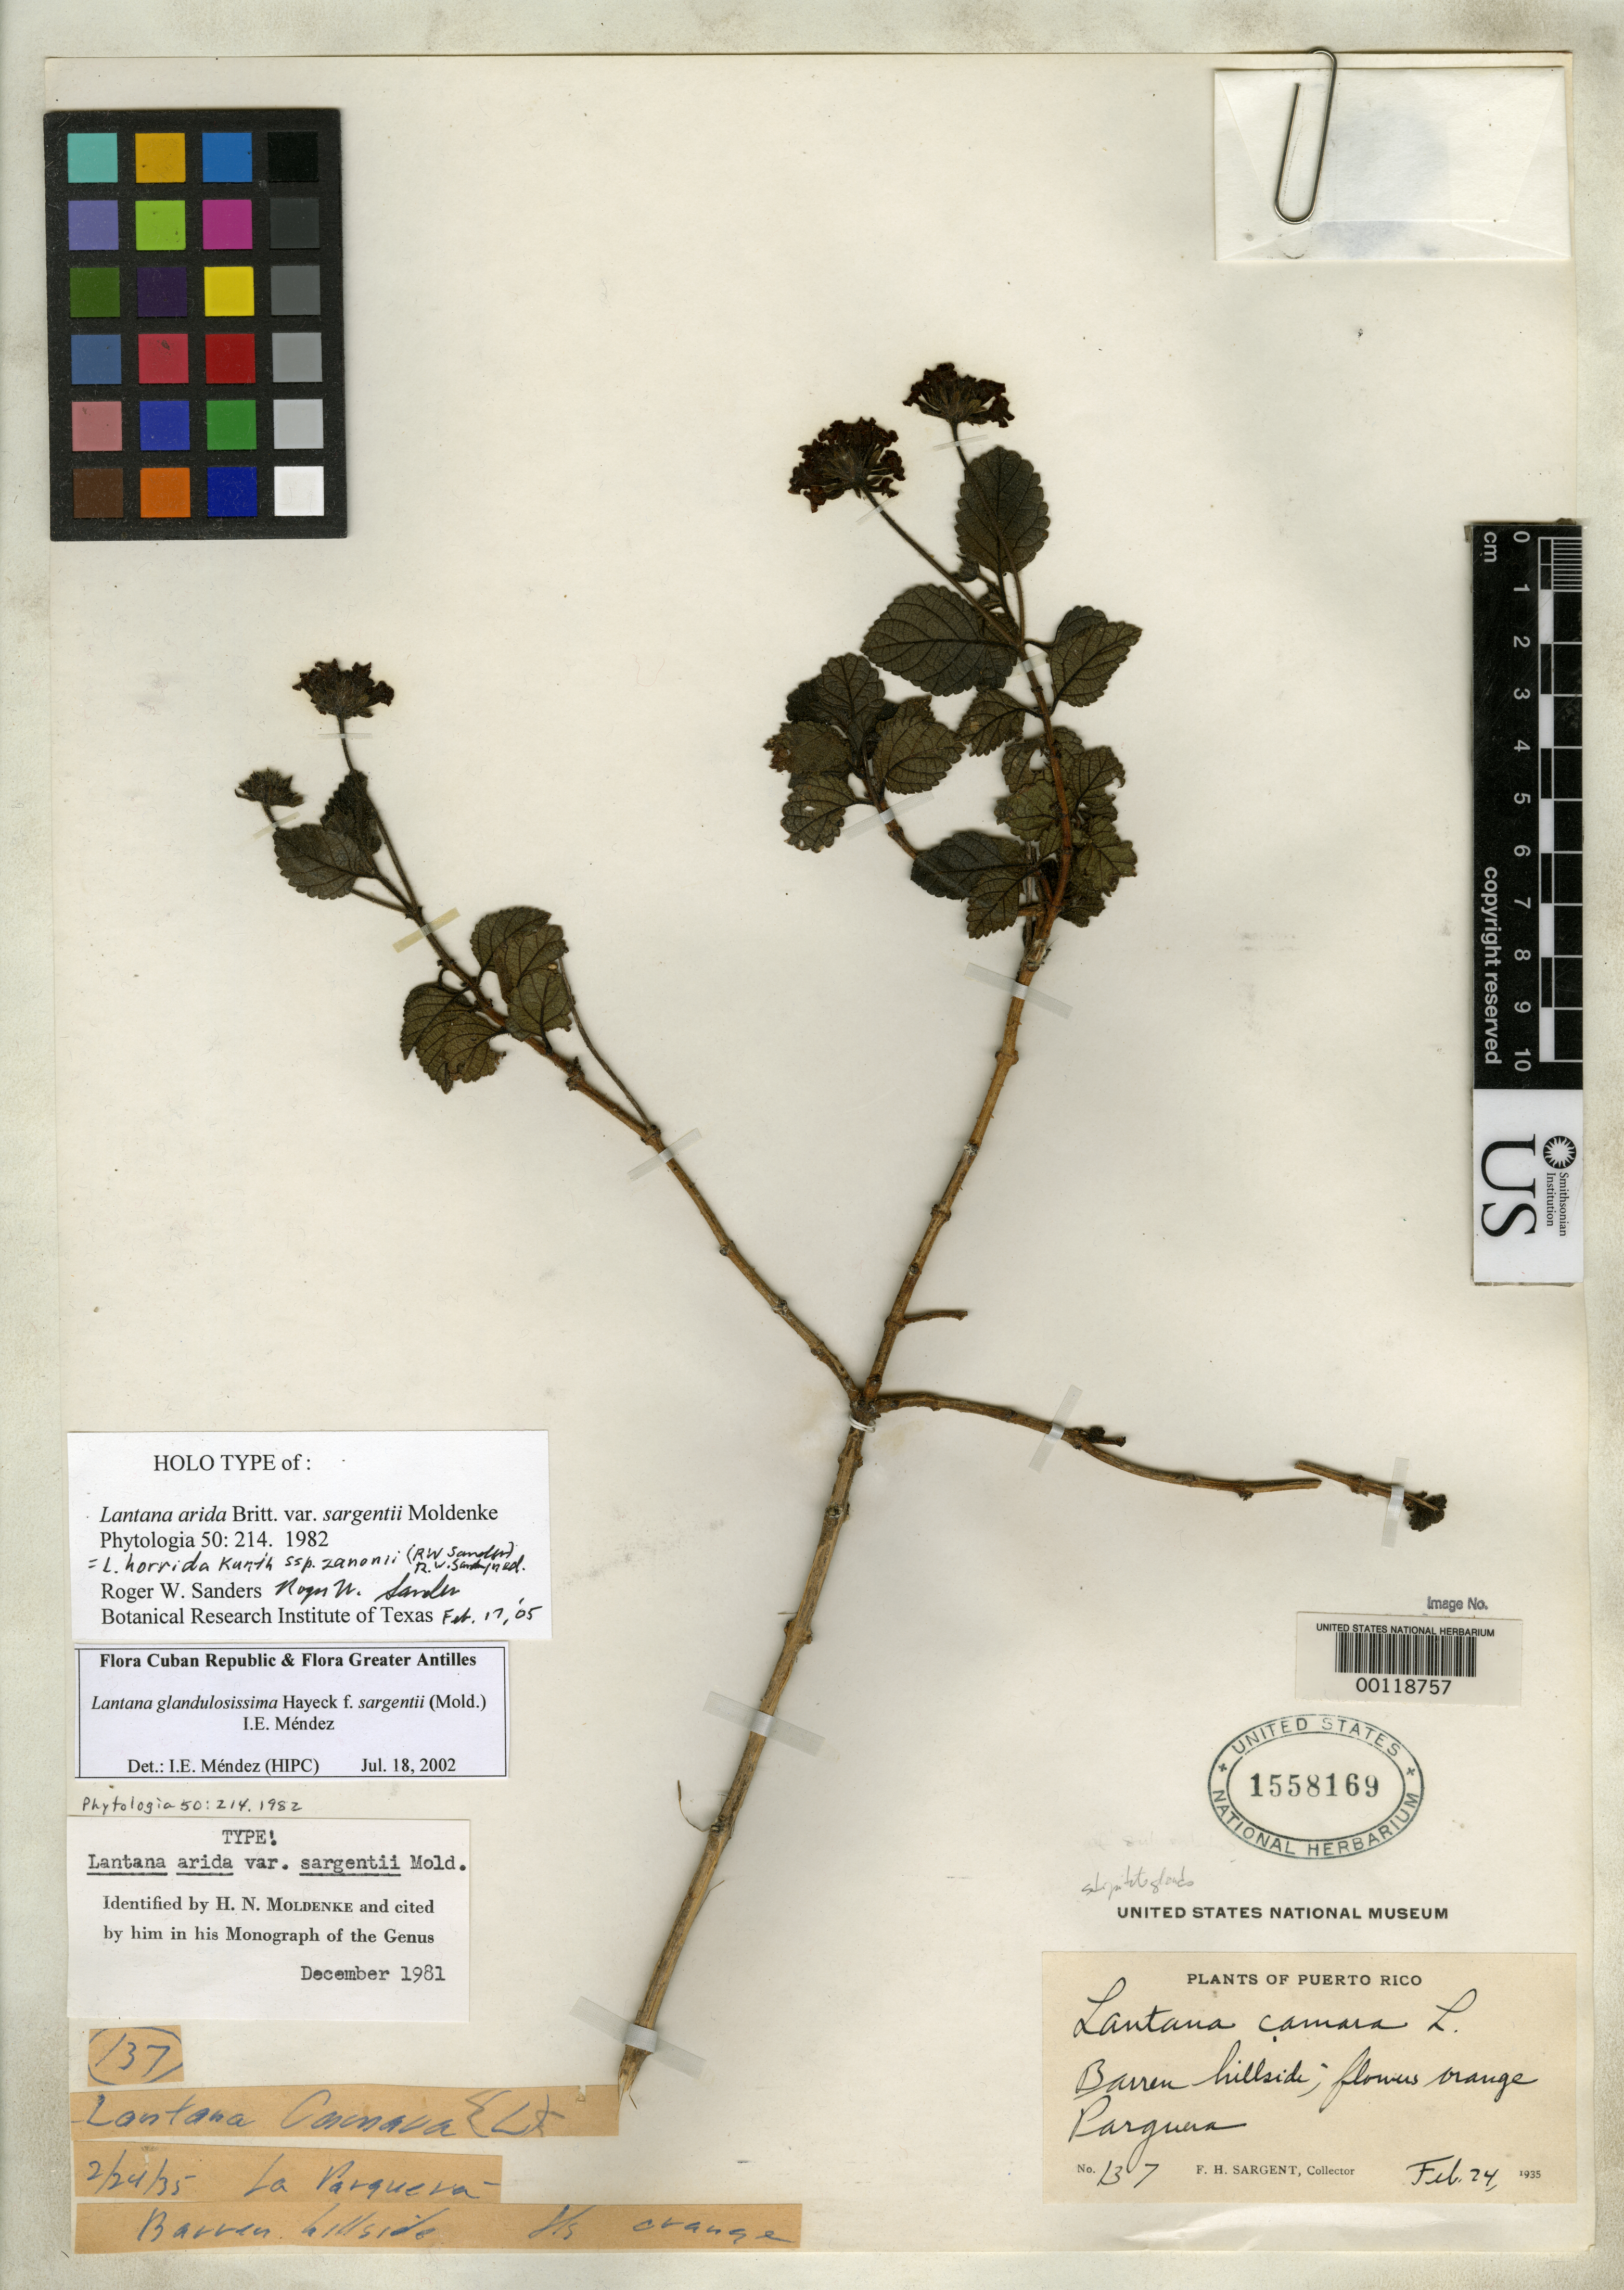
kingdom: Plantae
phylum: Tracheophyta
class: Magnoliopsida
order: Lamiales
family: Verbenaceae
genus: Lantana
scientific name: Lantana arida var. sargentii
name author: Moldenke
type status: Holotype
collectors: F. H. Sargent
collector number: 137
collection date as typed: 24 Feb 1935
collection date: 1935-02-24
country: Puerto Rico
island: Greater Antilles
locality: Parguera.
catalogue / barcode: US 1558169